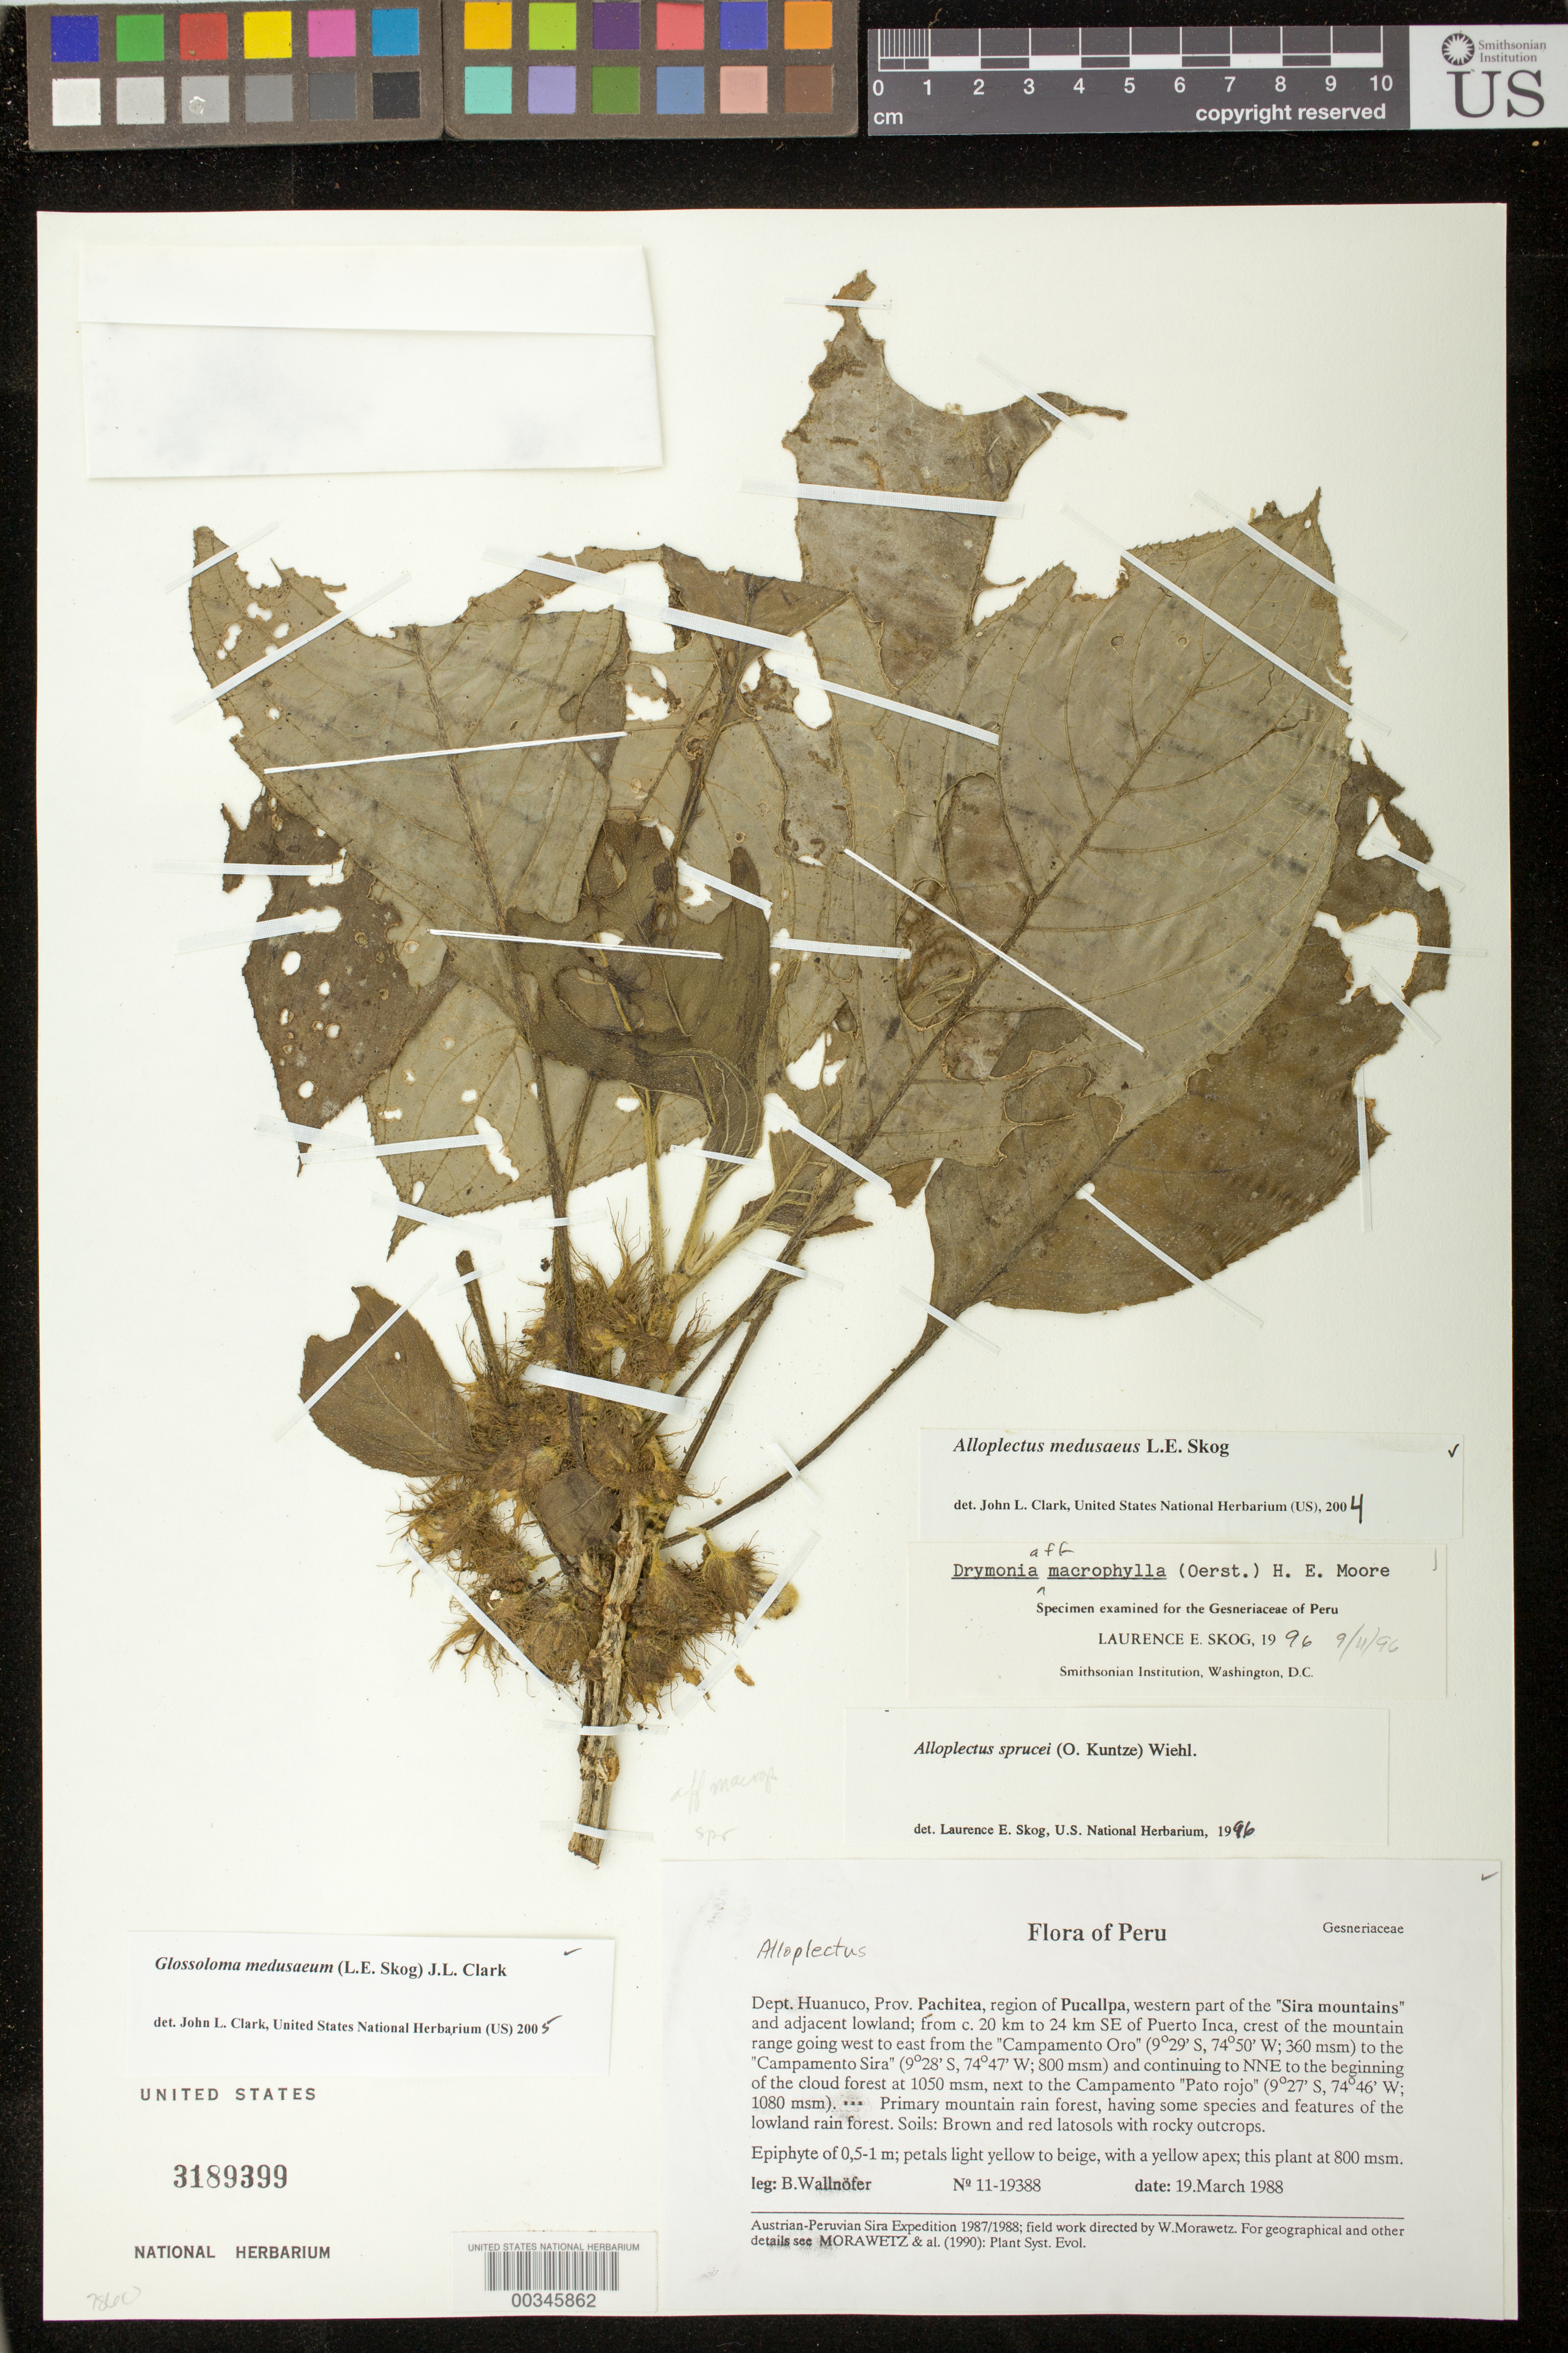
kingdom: Plantae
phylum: Tracheophyta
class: Magnoliopsida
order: Lamiales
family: Gesneriaceae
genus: Glossoloma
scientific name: Glossoloma medusaeum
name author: (L.E. Skog) J.L. Clark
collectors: B. Wallnöfer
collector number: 11- 19388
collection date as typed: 19 Mar 1988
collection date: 1988-03-19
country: Peru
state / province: Huánuco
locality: Prov. Pachitea, region of Pucallpa, western part of "Sira Mountains" and adjacent lowland; from c. 20-24 km SE of Puerto Inca, crest of the mountain range going E from the "Campamento Oro" to the "Campamento Sira" and continuing to NNE to the beginning of the cloud forest at 1050 msm, next to the Campamento "Pato rojo"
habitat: Primary mountain rain forest, having some species and features of the lowland rain forest; soil: brown and red latosols with rocky outcrops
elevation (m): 800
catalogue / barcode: US 3189399